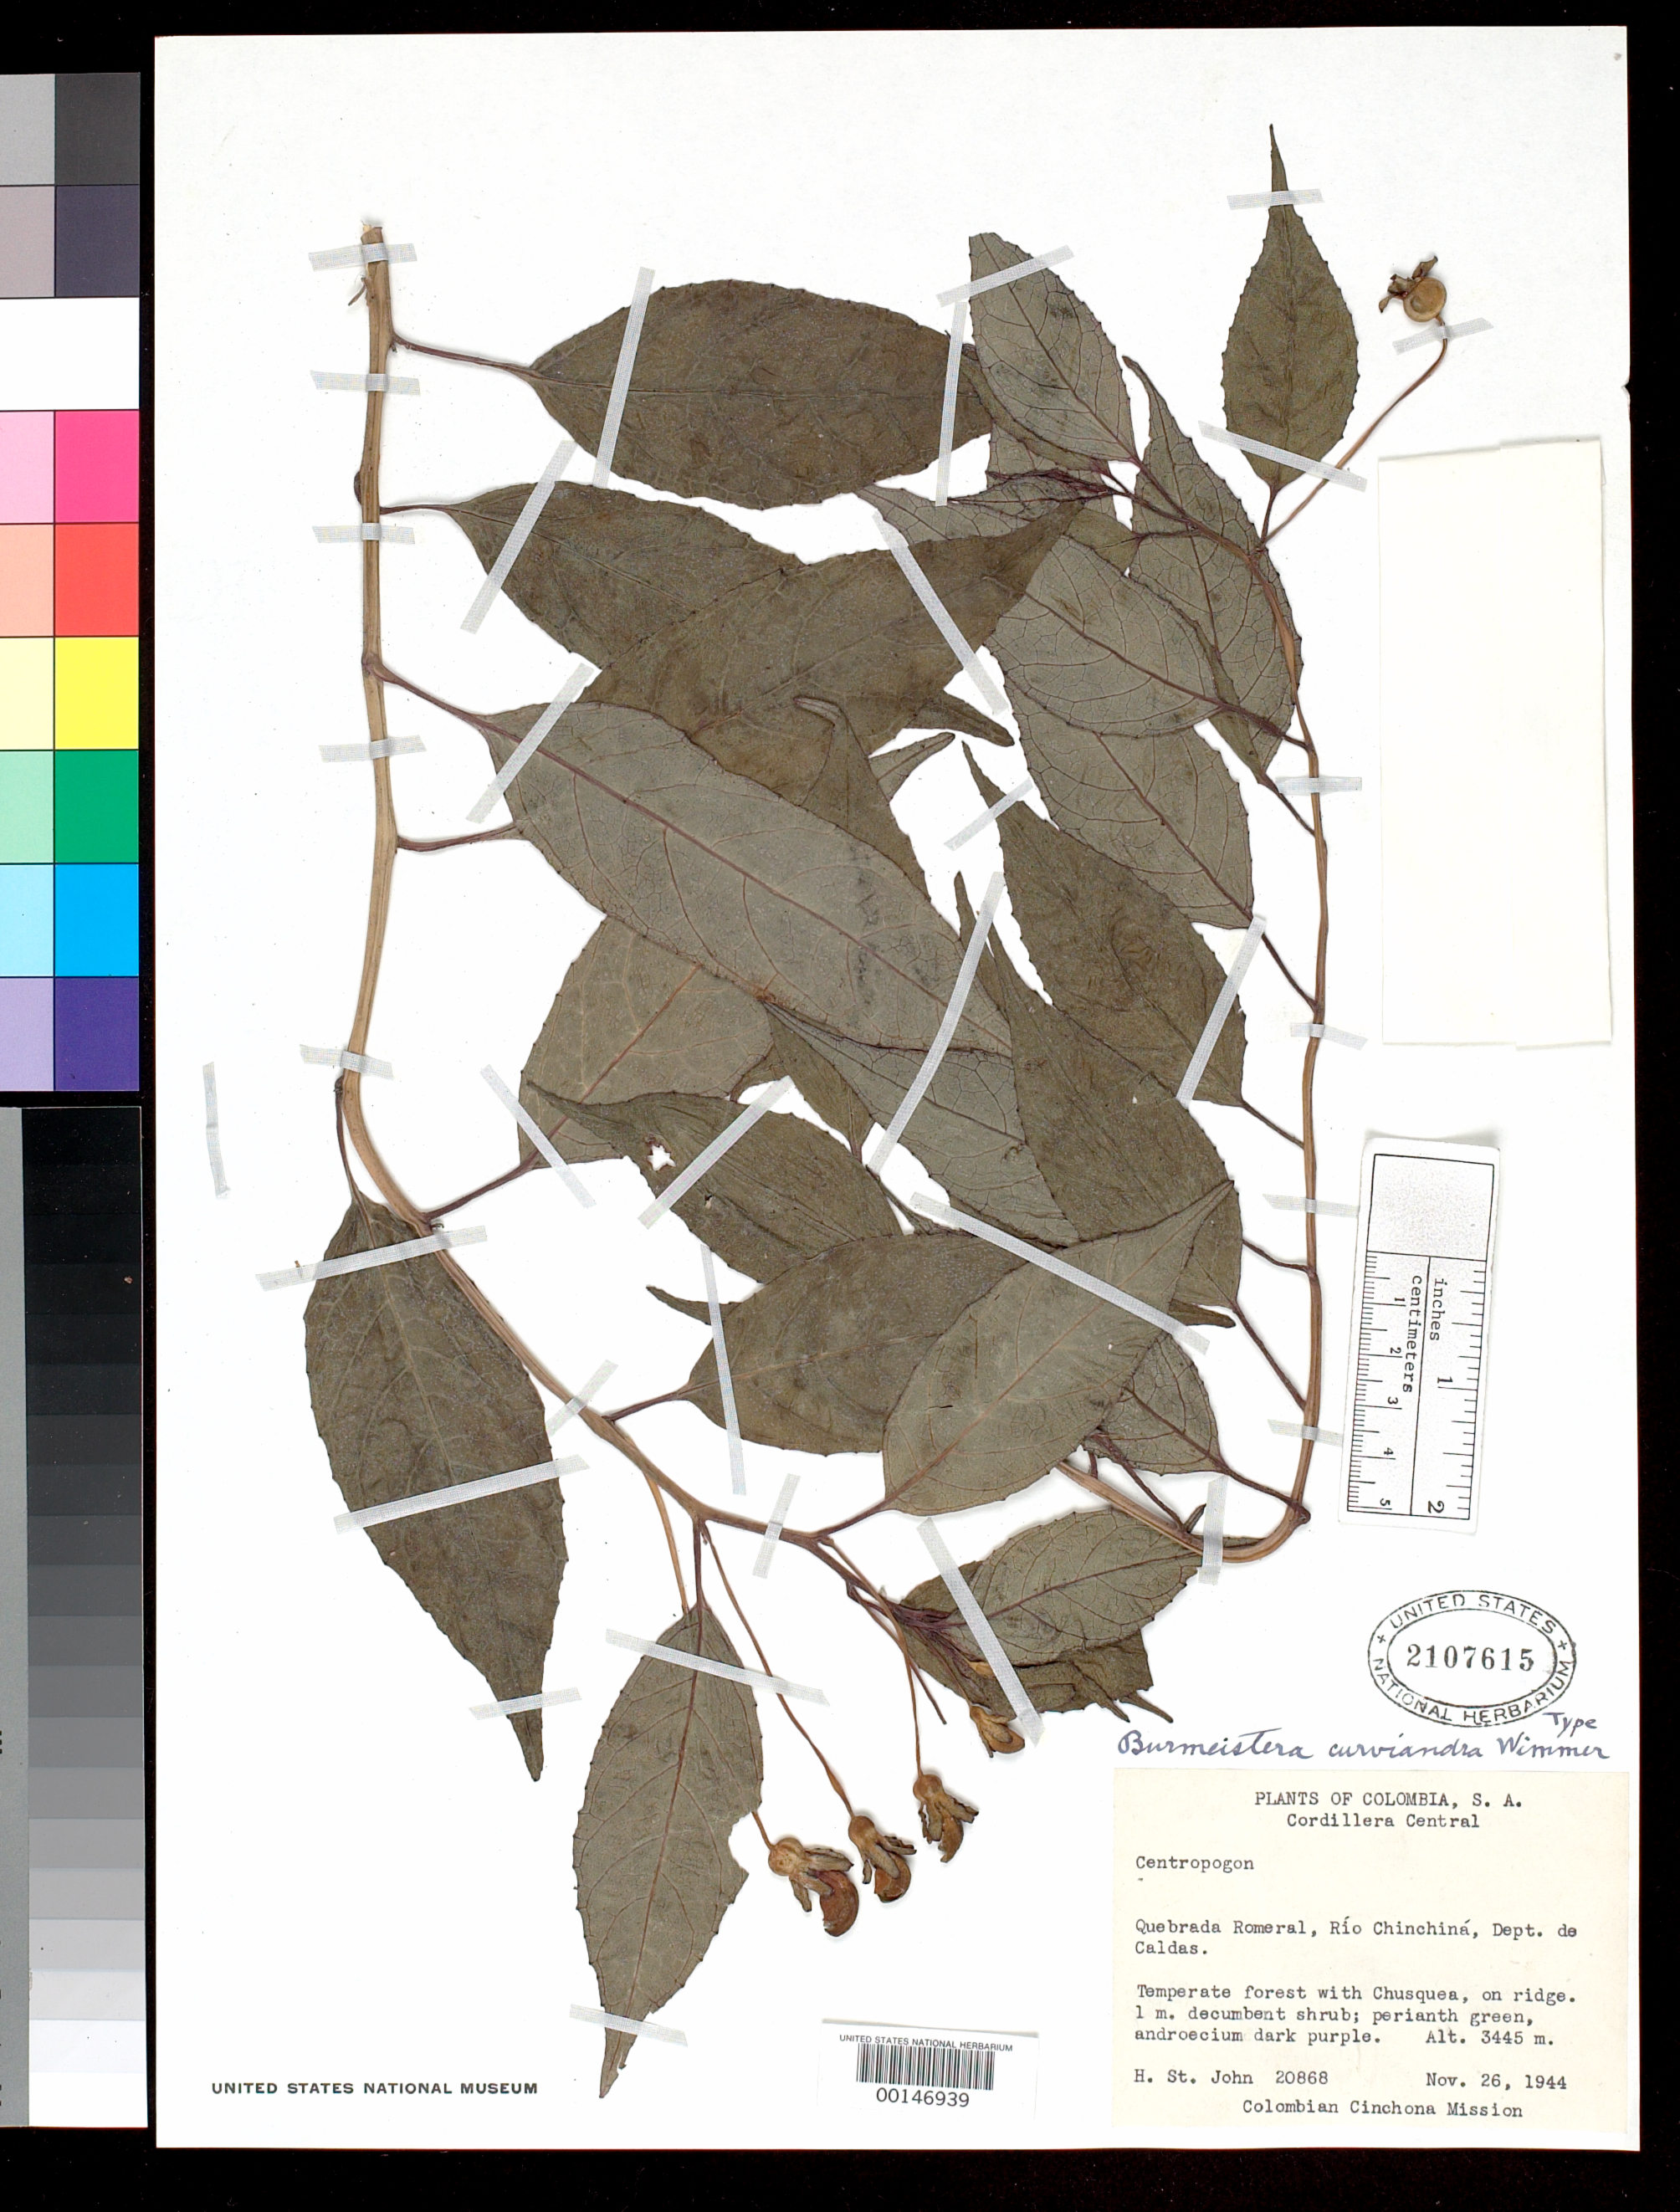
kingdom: Plantae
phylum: Tracheophyta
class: Magnoliopsida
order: Asterales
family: Campanulaceae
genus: Burmeistera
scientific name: Burmeistera curviandra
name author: E. Wimm.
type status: Isotype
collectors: H. St. John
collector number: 20868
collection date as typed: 26 Nov 1944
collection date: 1944-11-26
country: Colombia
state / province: Caldas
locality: Quebrada Romeral, Rio Chinchina.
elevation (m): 3445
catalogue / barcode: US 2107615